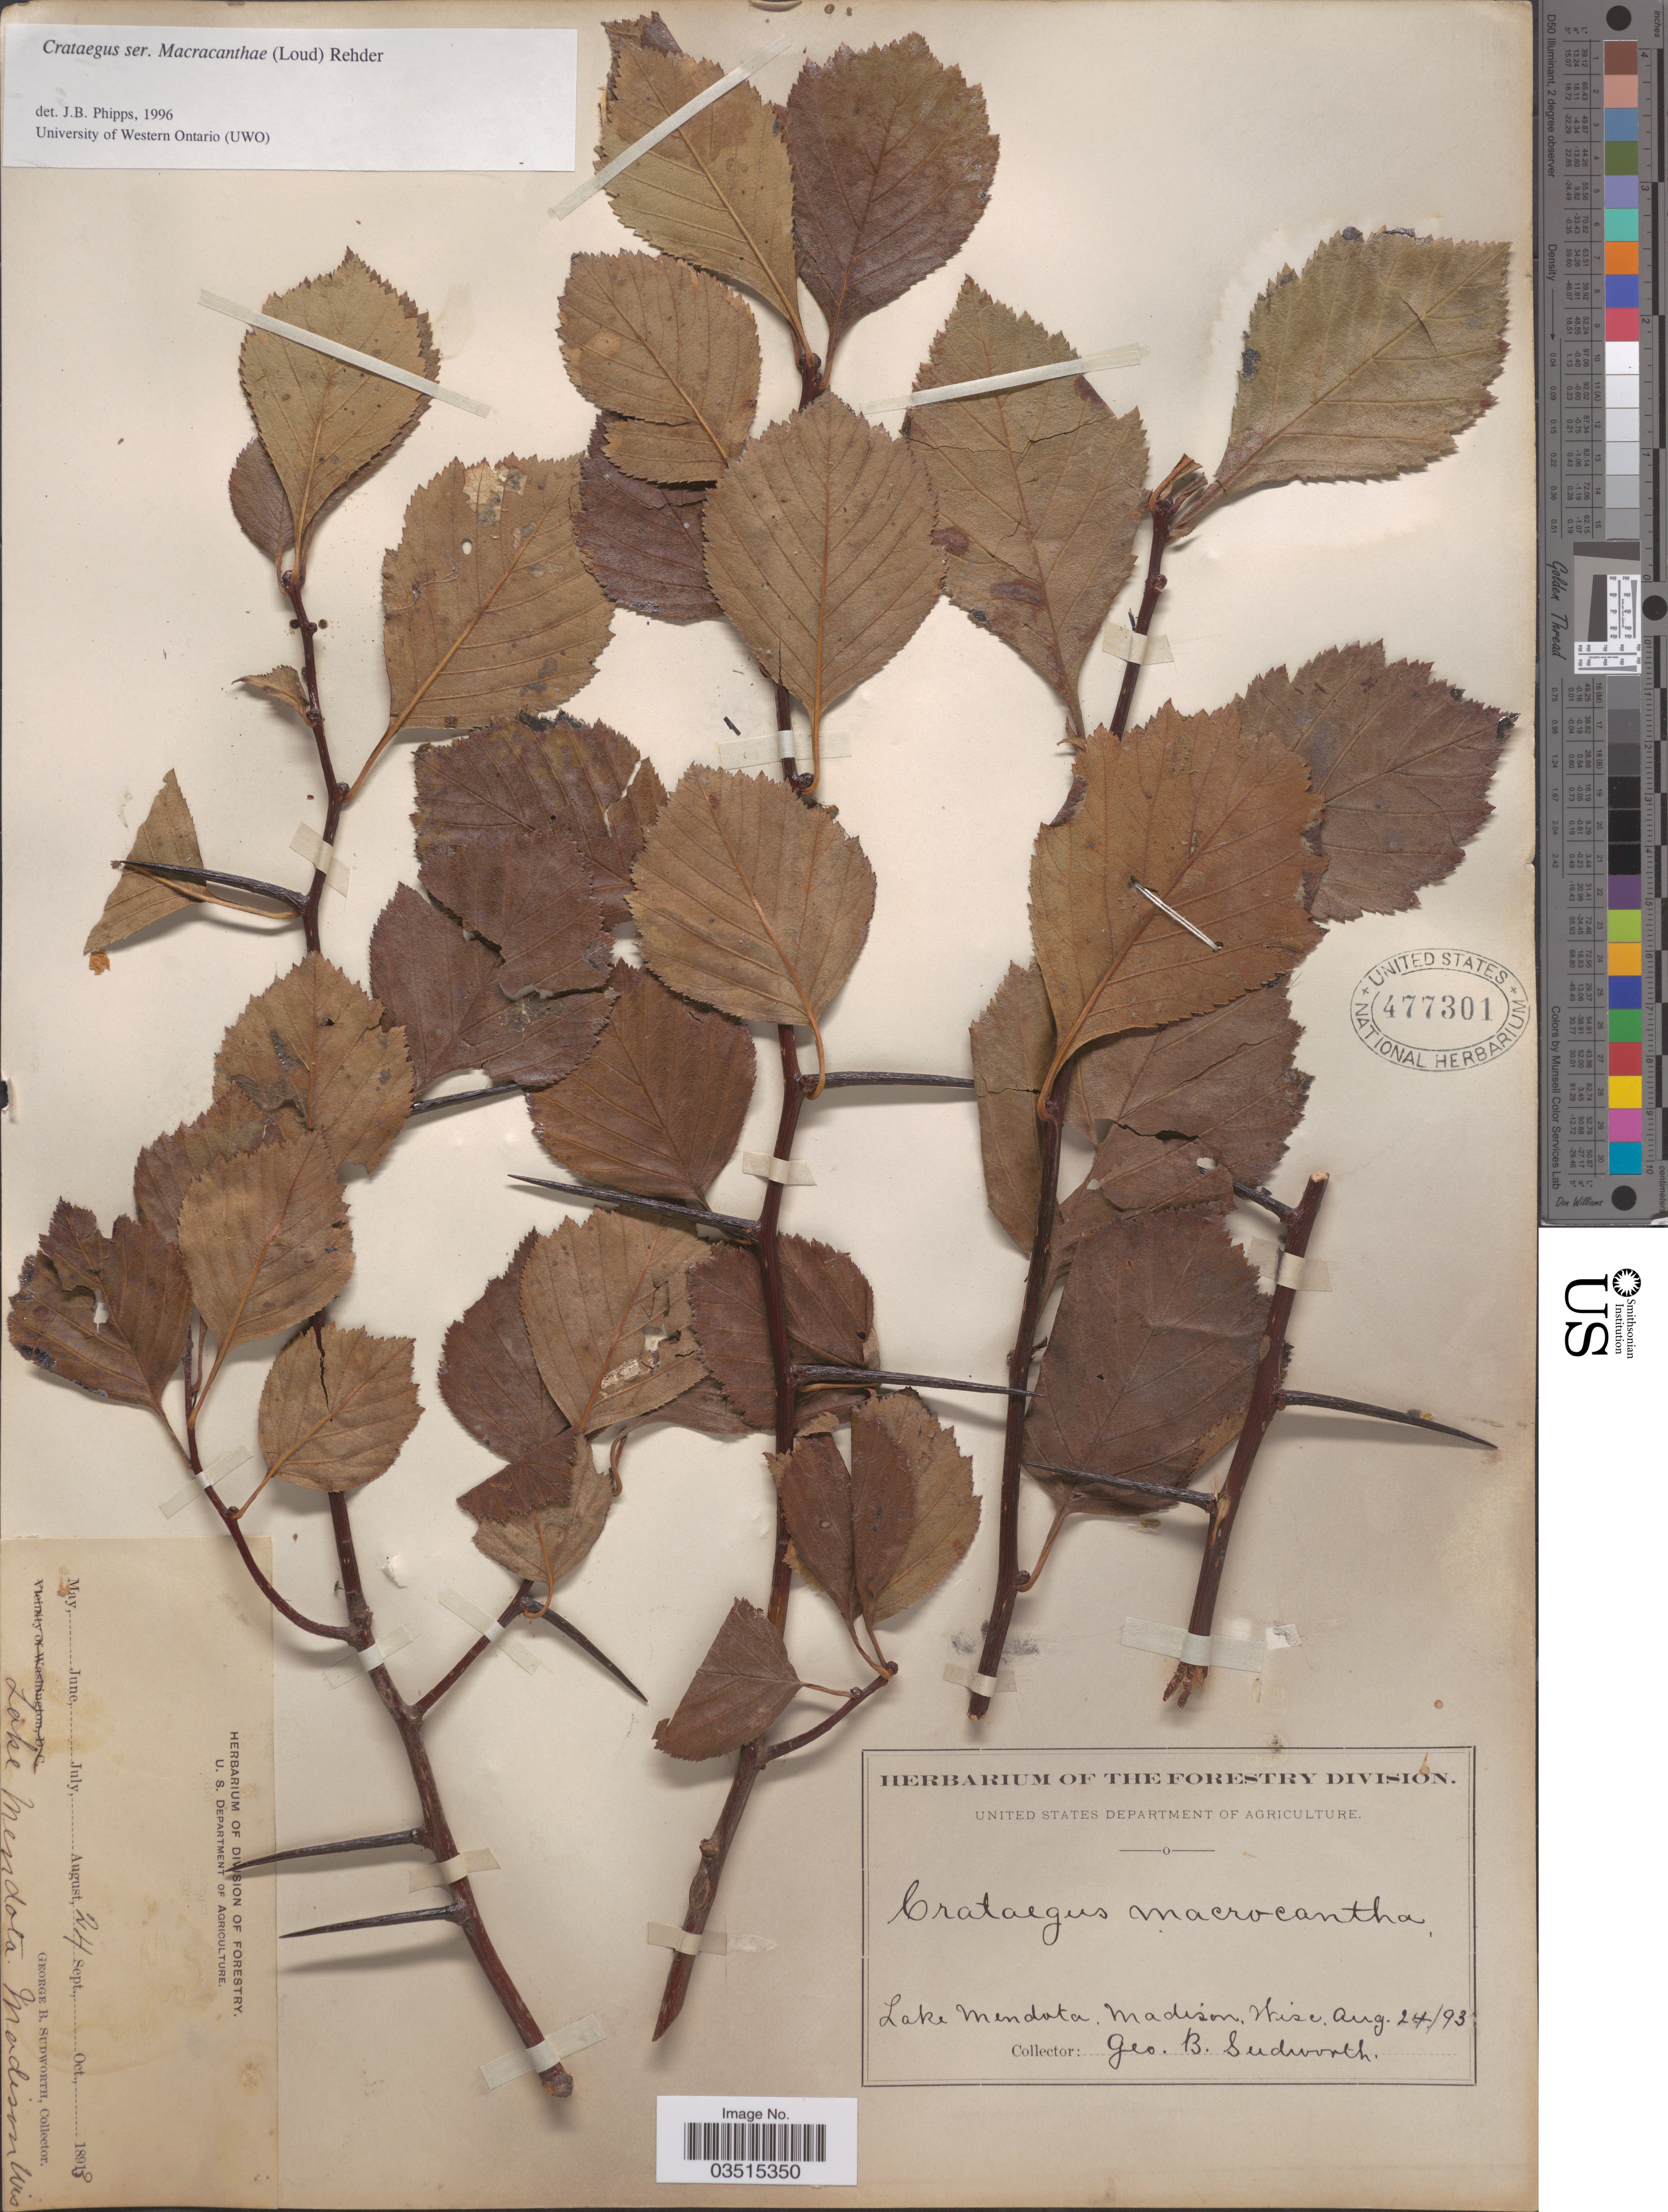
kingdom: Plantae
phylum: Tracheophyta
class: Magnoliopsida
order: Rosales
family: Rosaceae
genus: Crataegus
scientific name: Crataegus macracantha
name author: (Lindl.) Lodd. ex Loudon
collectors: G. B. Sudworth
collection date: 1893-09-24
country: United States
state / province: Wisconsin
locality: Lake Mendota, Madison.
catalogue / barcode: US 477301